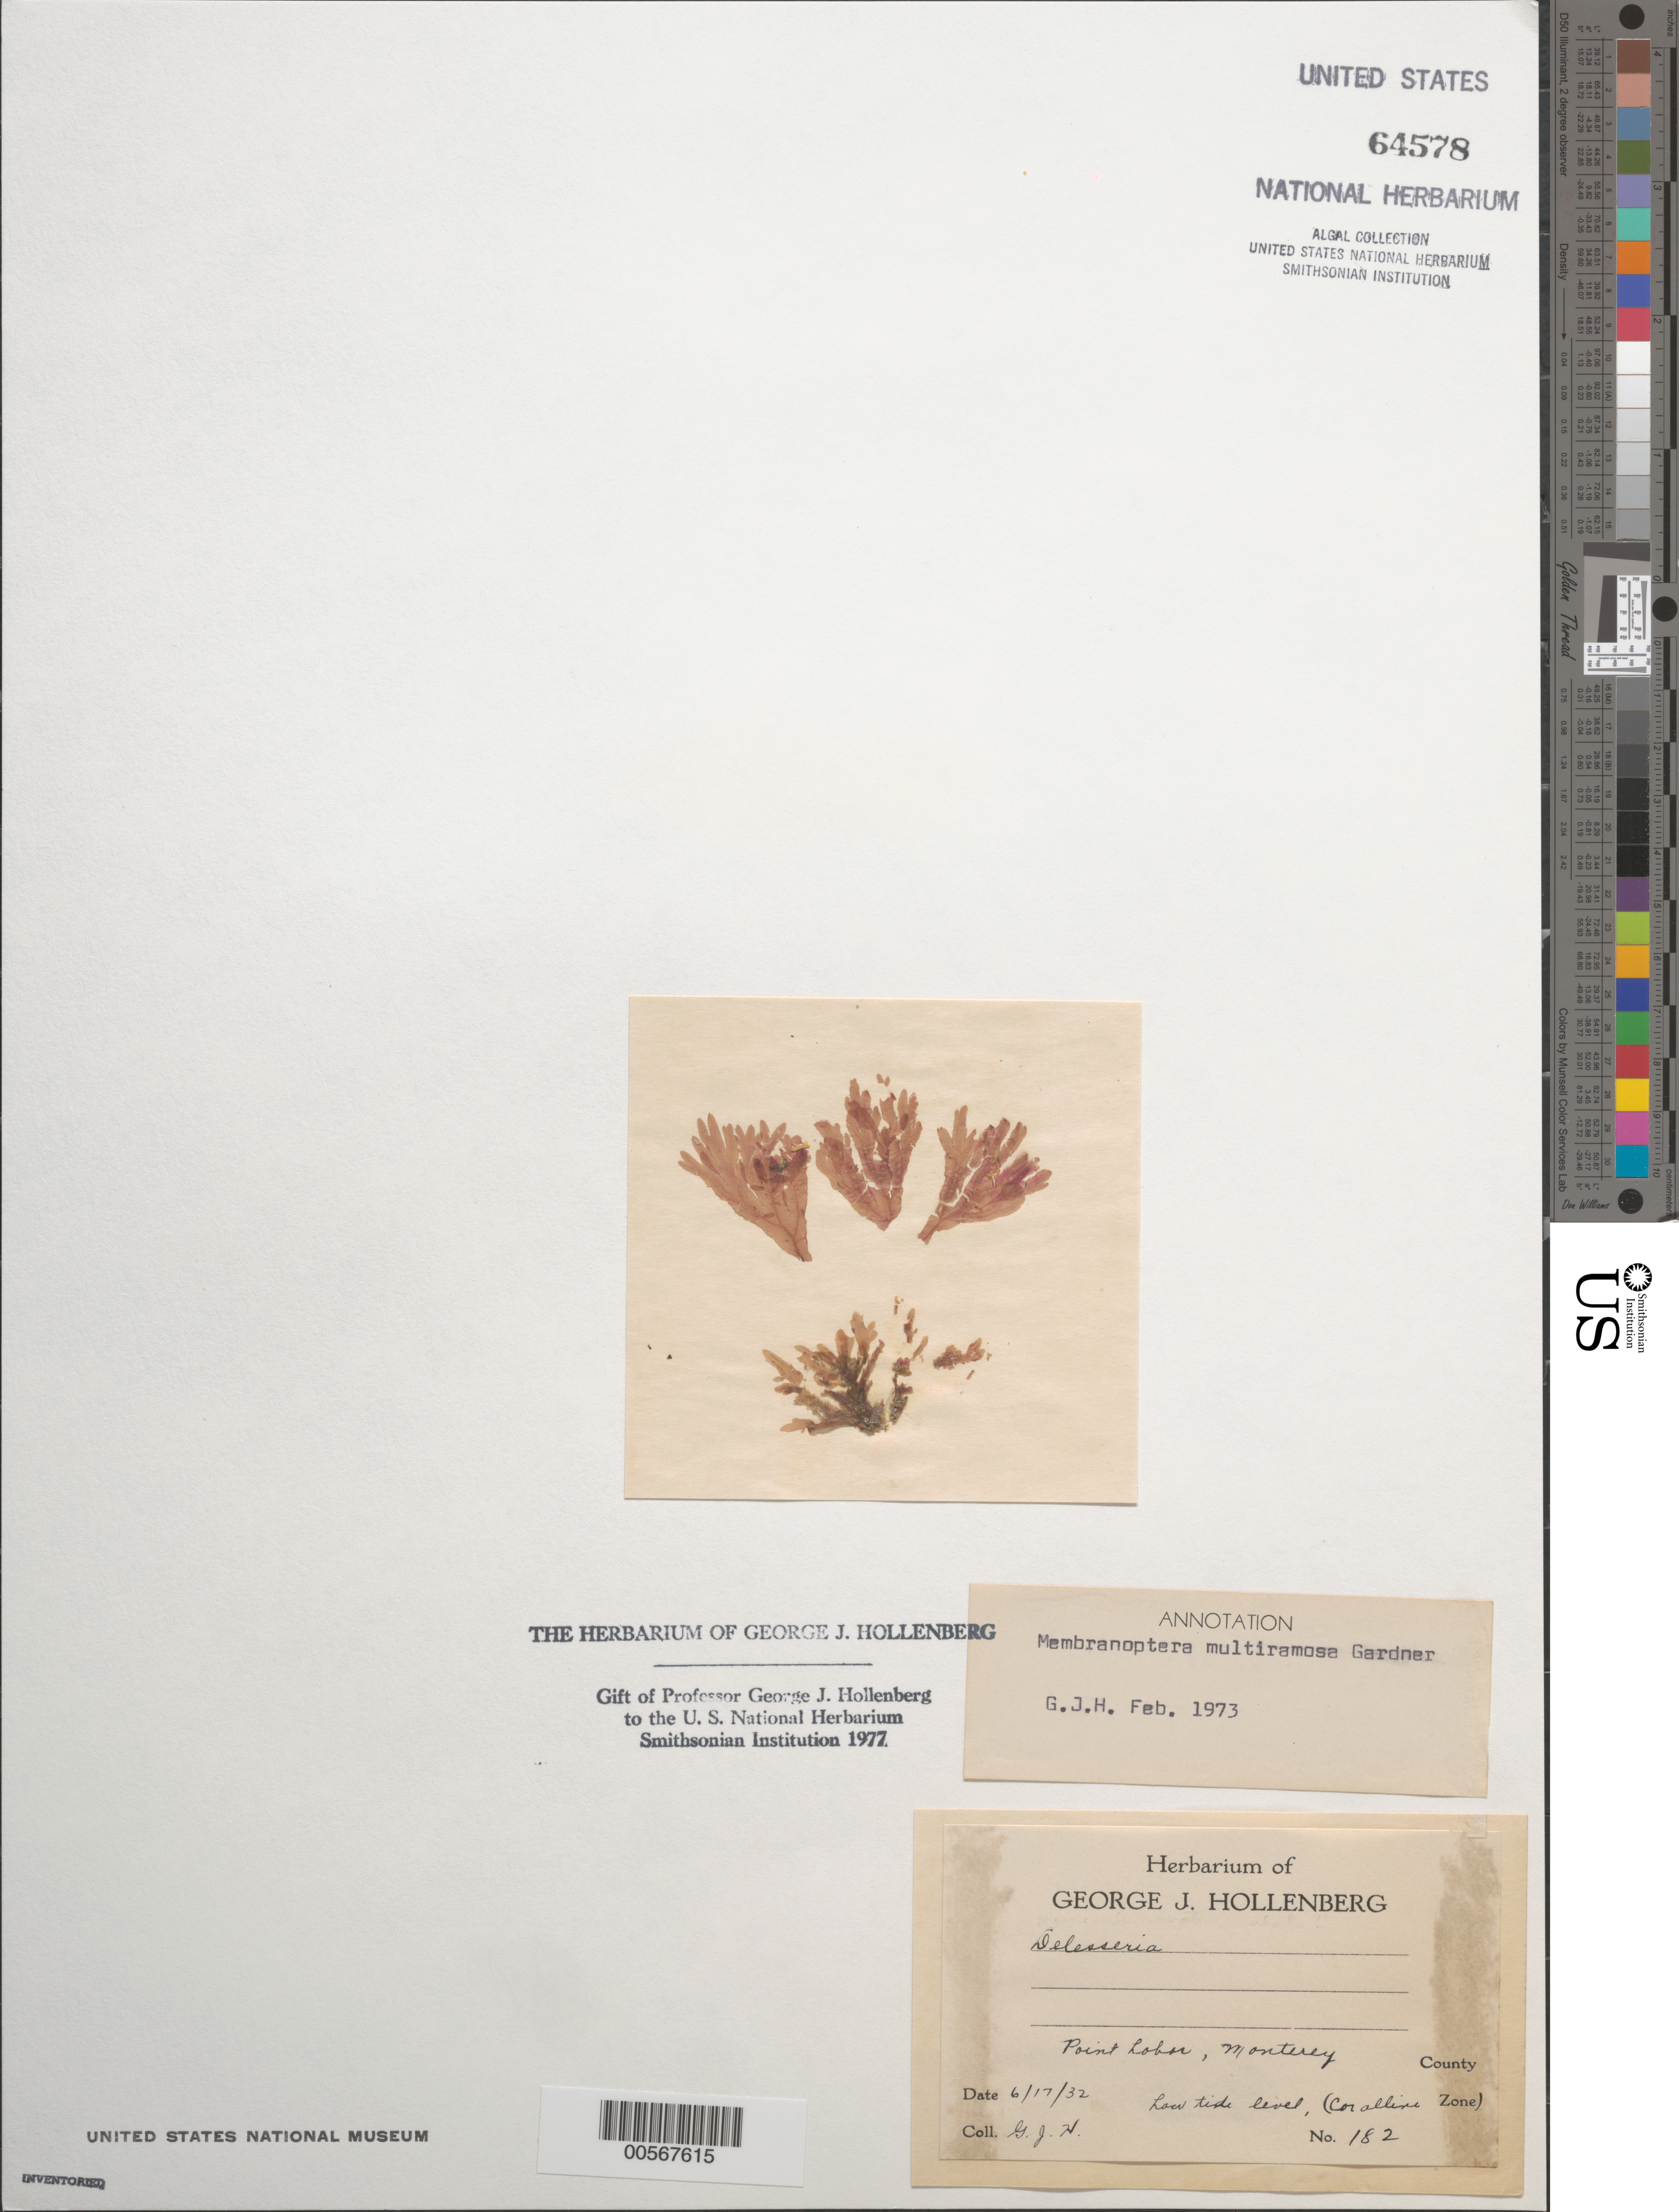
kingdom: Plantae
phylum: Rhodophyta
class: Florideophyceae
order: Ceramiales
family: Delesseriaceae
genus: Membranoptera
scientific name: Membranoptera platyphylla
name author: (Setch. & N.L. Gardner) Kylin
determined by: Algae name updating Project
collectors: G. Hollenberg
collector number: GJH 182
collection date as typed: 17 Jun 1932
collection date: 1932-06-17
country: United States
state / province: California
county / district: Monterey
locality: Point Lobos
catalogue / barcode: US 64578